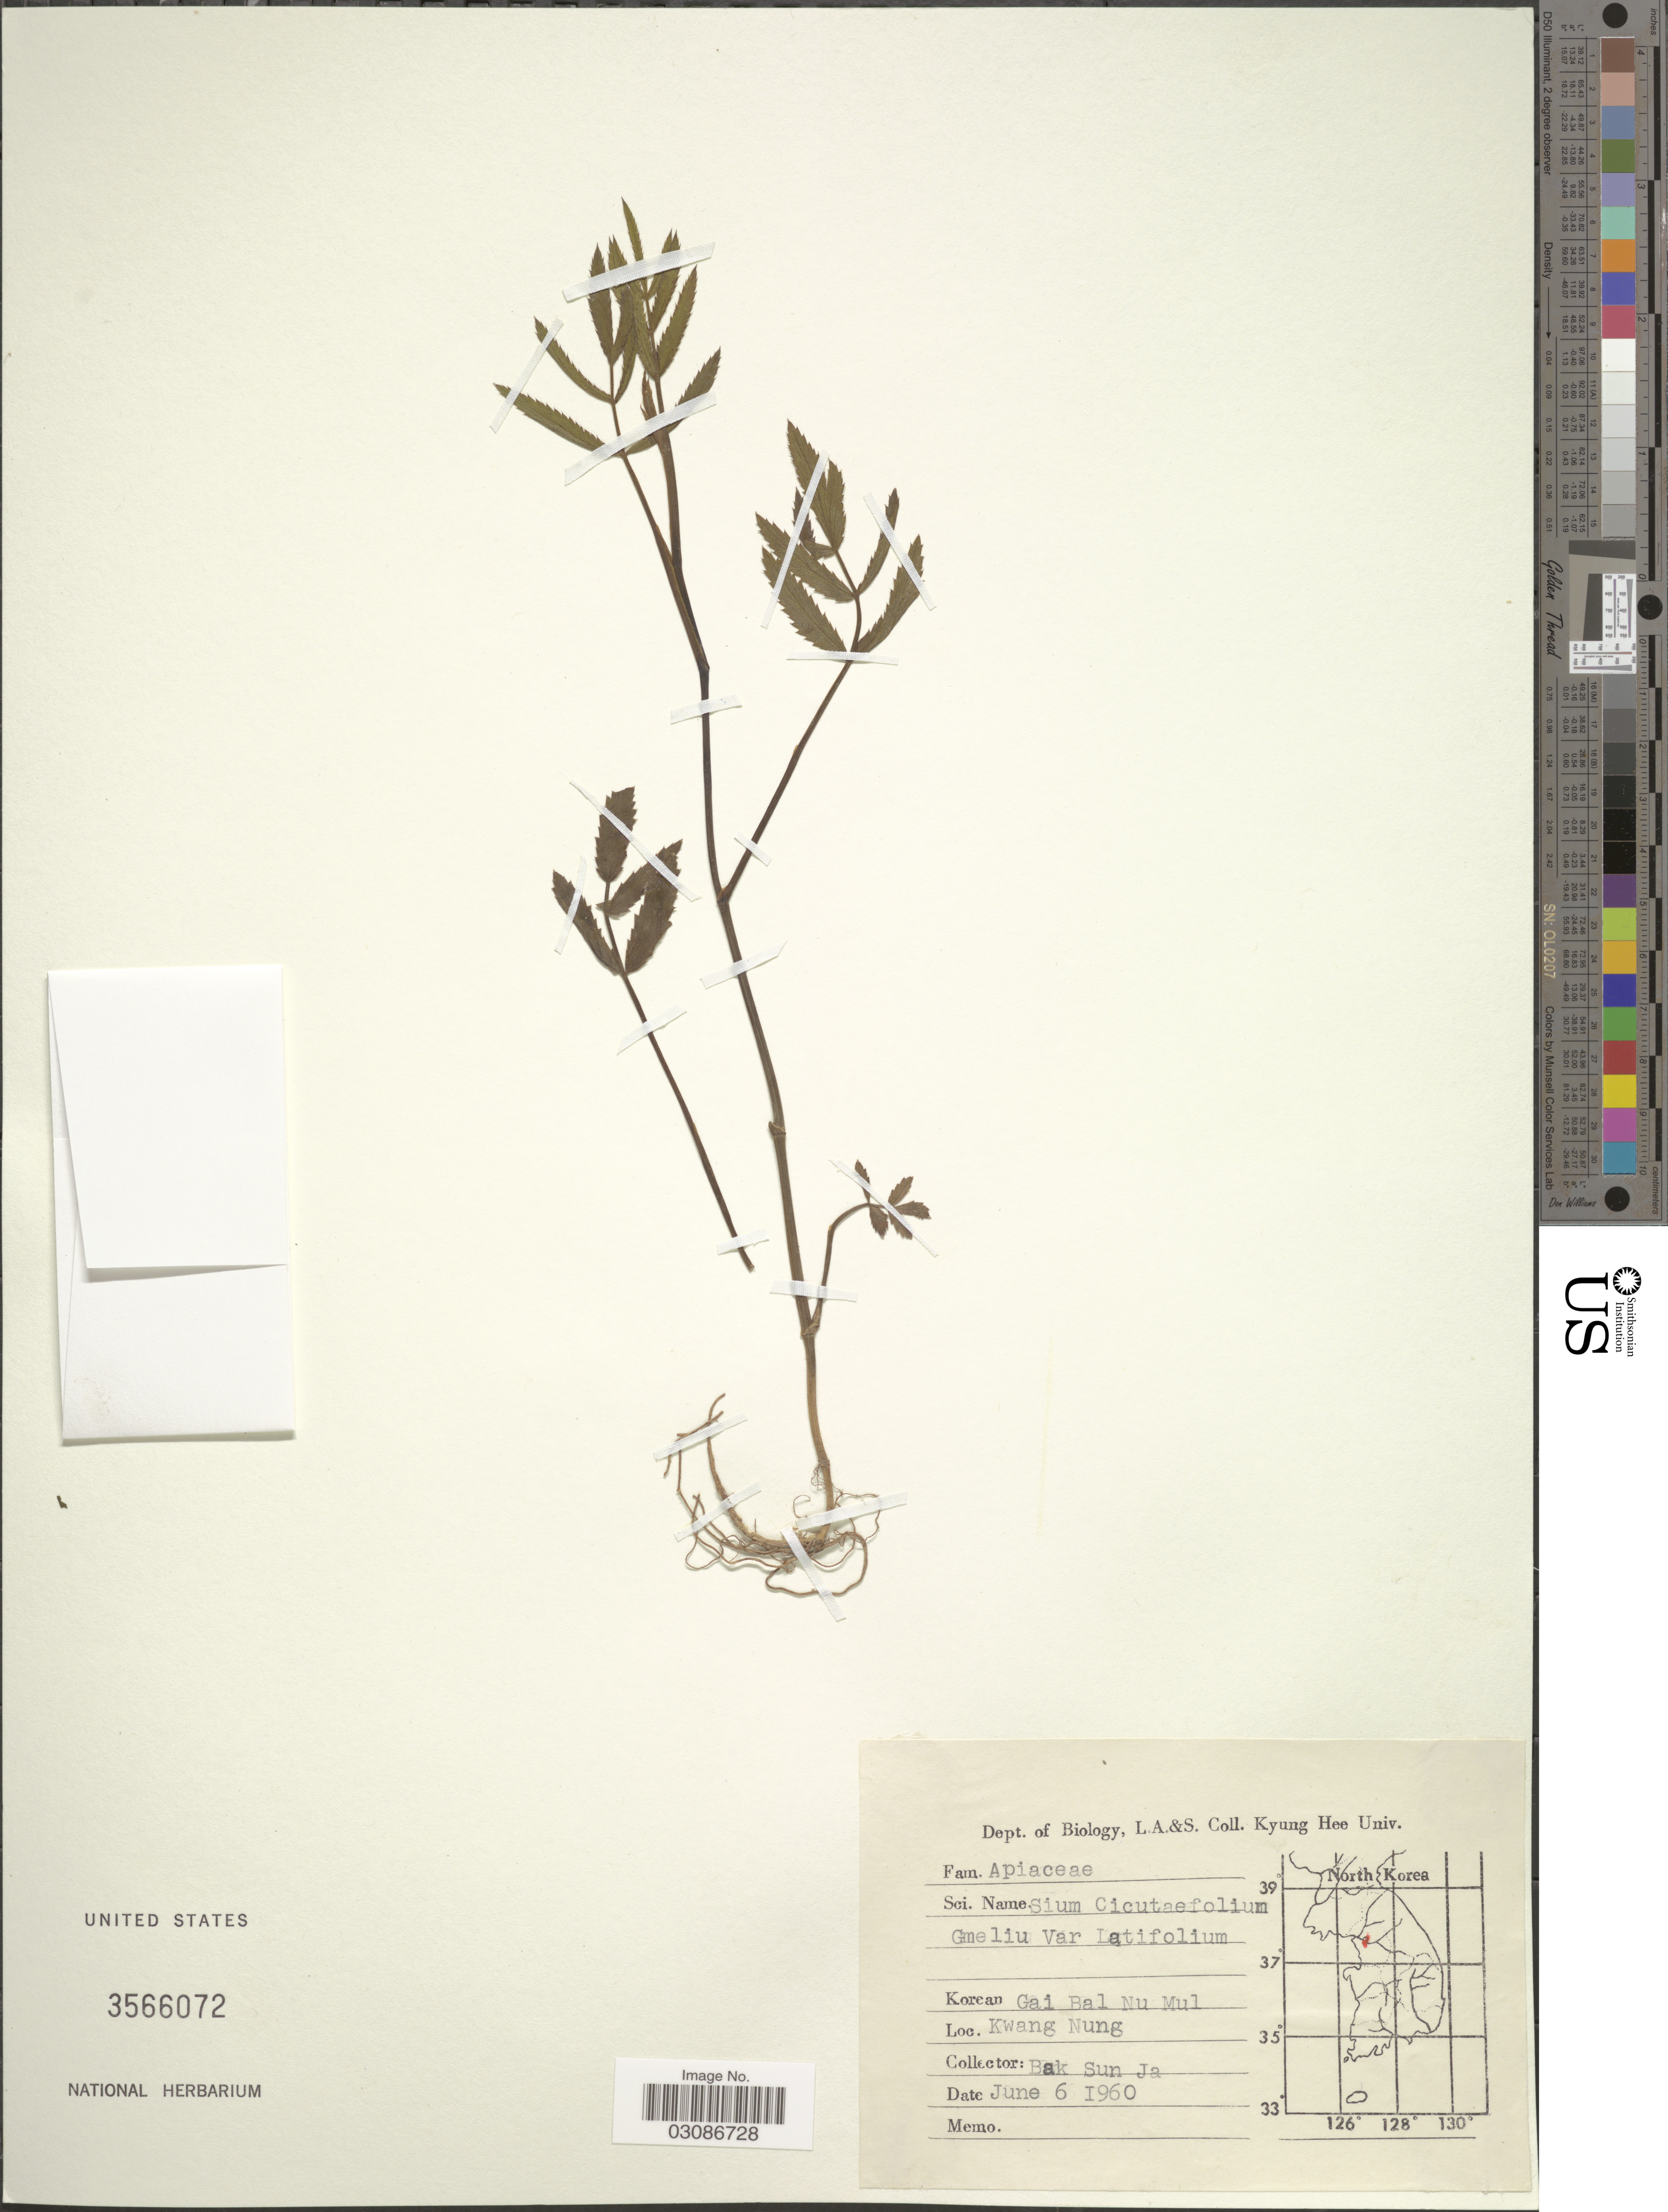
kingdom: Plantae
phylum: Tracheophyta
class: Magnoliopsida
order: Apiales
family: Apiaceae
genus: Sium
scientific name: Sium cicutifolium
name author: Schrenk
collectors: B. Sun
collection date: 1960-06-06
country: South Korea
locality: Kwang Nung.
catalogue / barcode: US 3566072